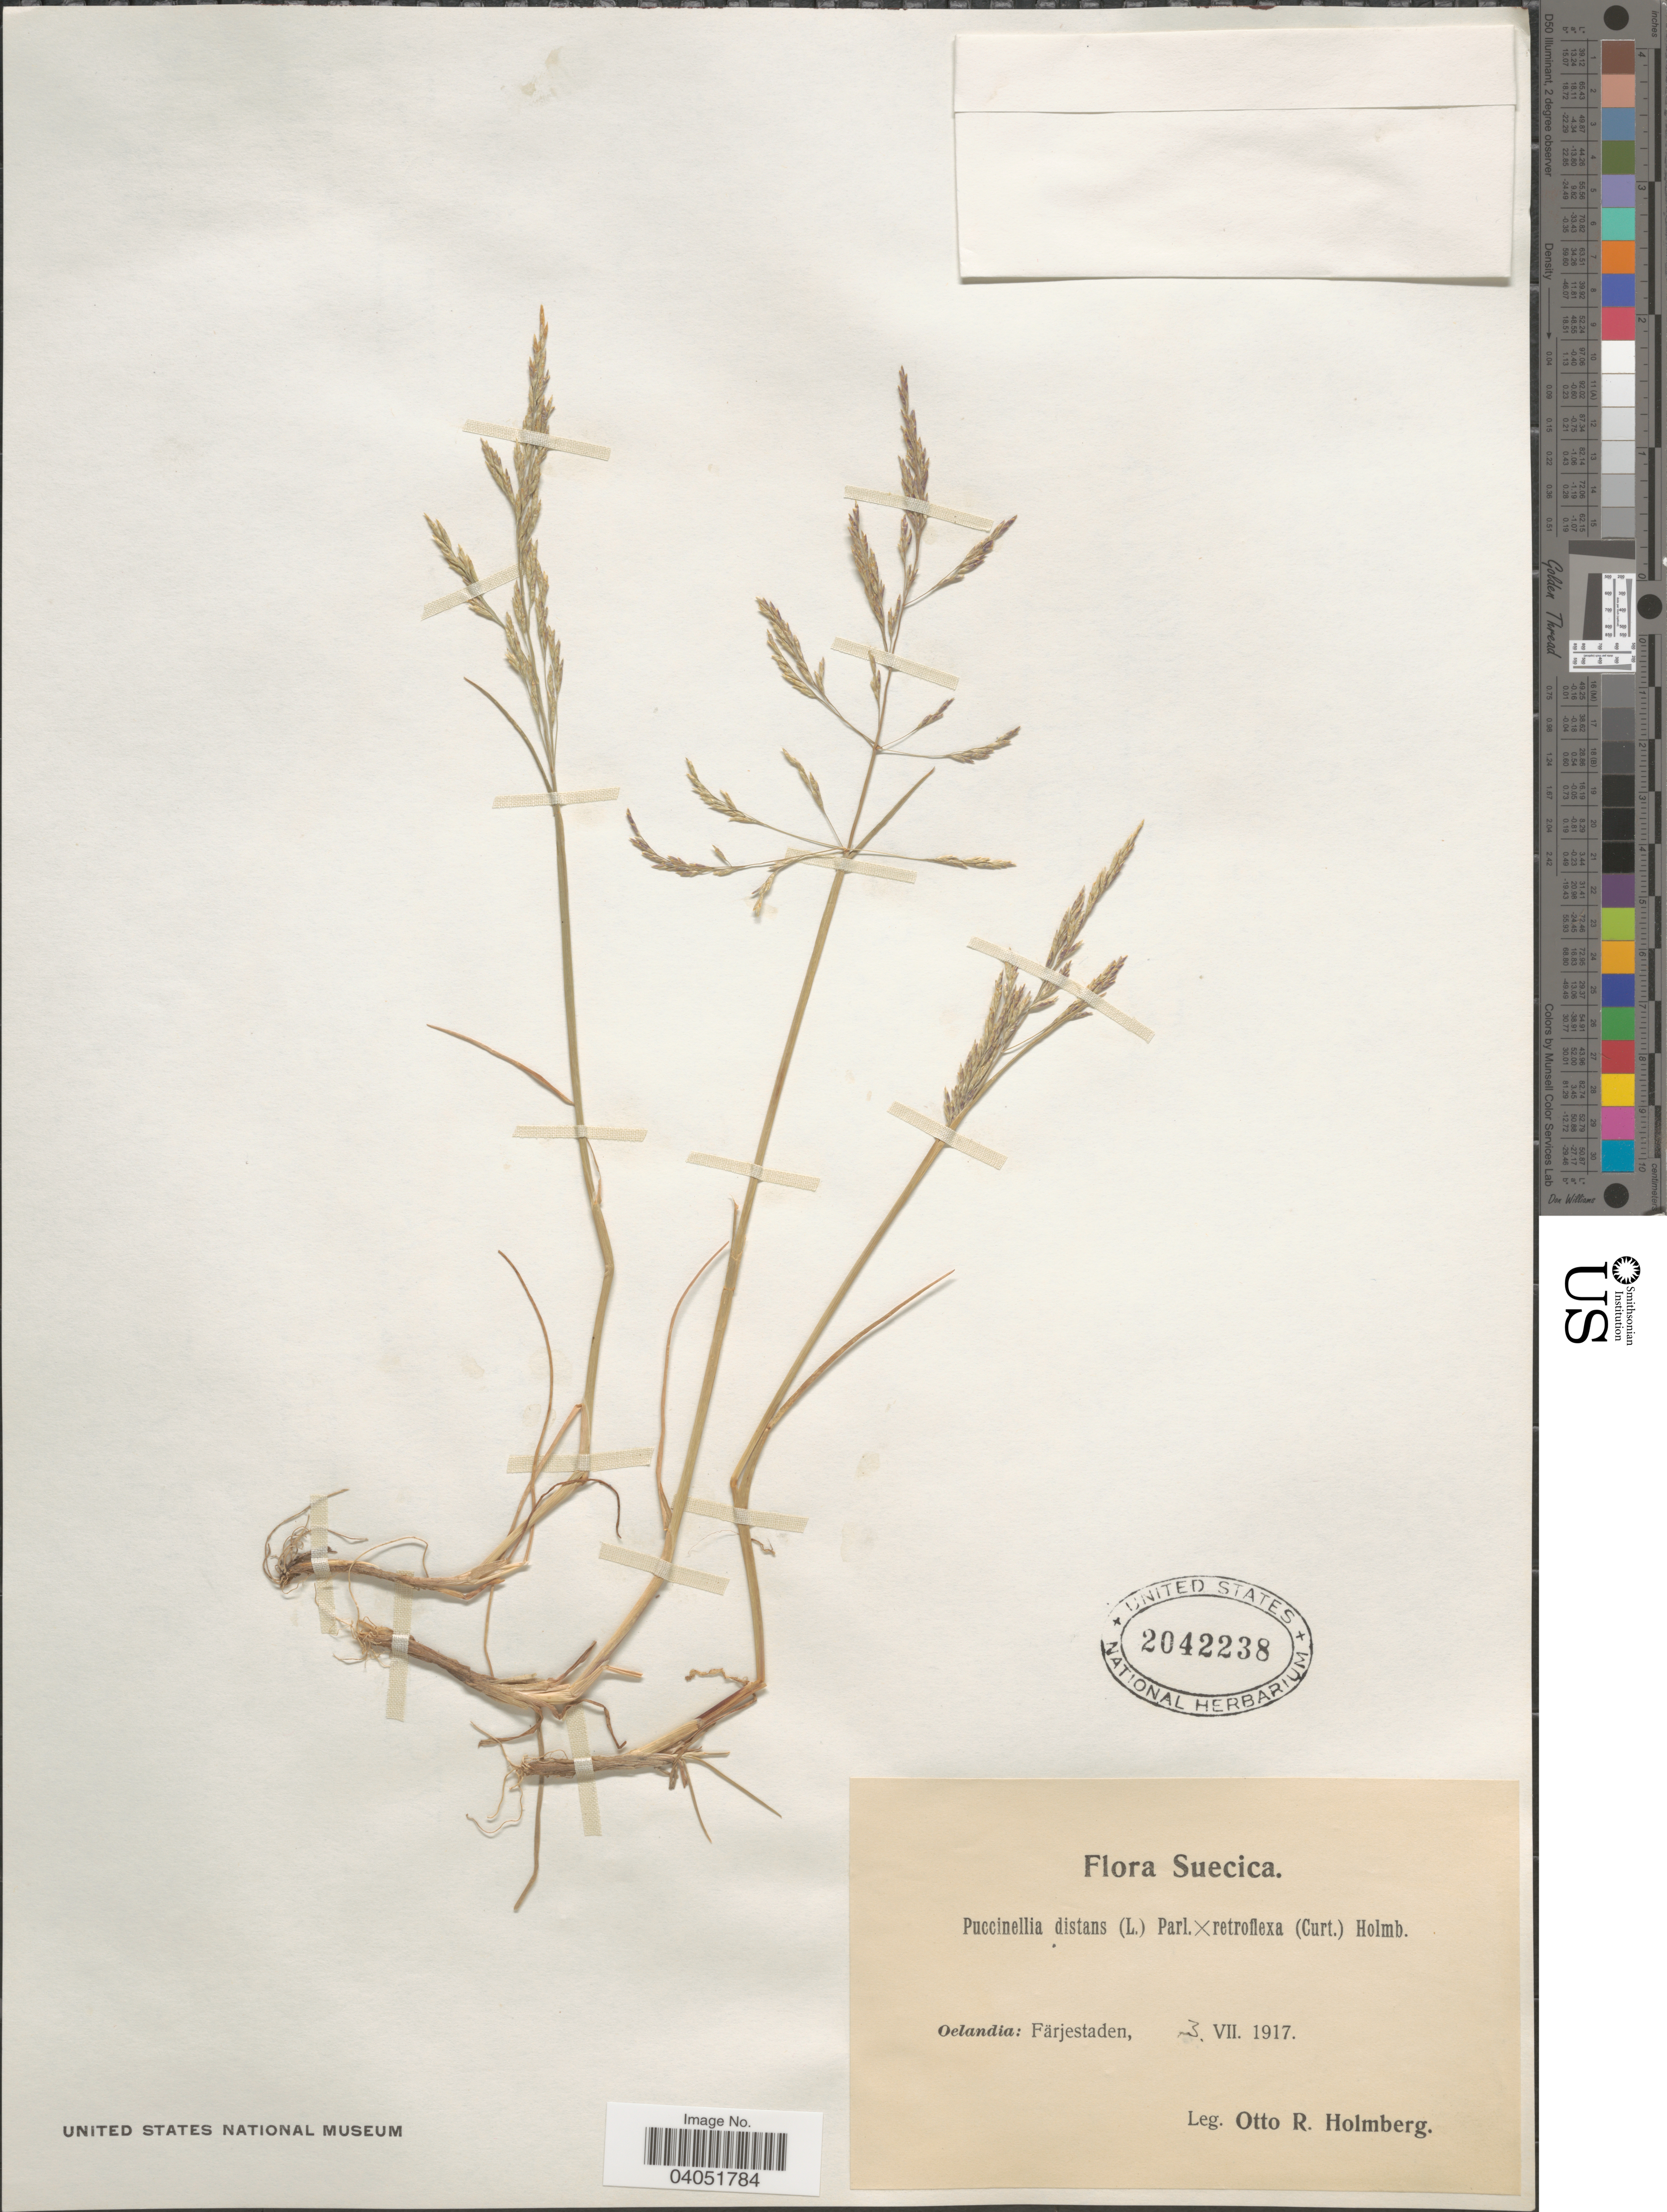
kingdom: Plantae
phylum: Tracheophyta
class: Liliopsida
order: Poales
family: Poaceae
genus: Puccinellia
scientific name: Puccinellia distans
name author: (Jacq.) Parl.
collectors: O. Holmberg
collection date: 1917-07-03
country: Sweden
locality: Suecica. Oelandia: Färjestaden.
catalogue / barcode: US 2042238